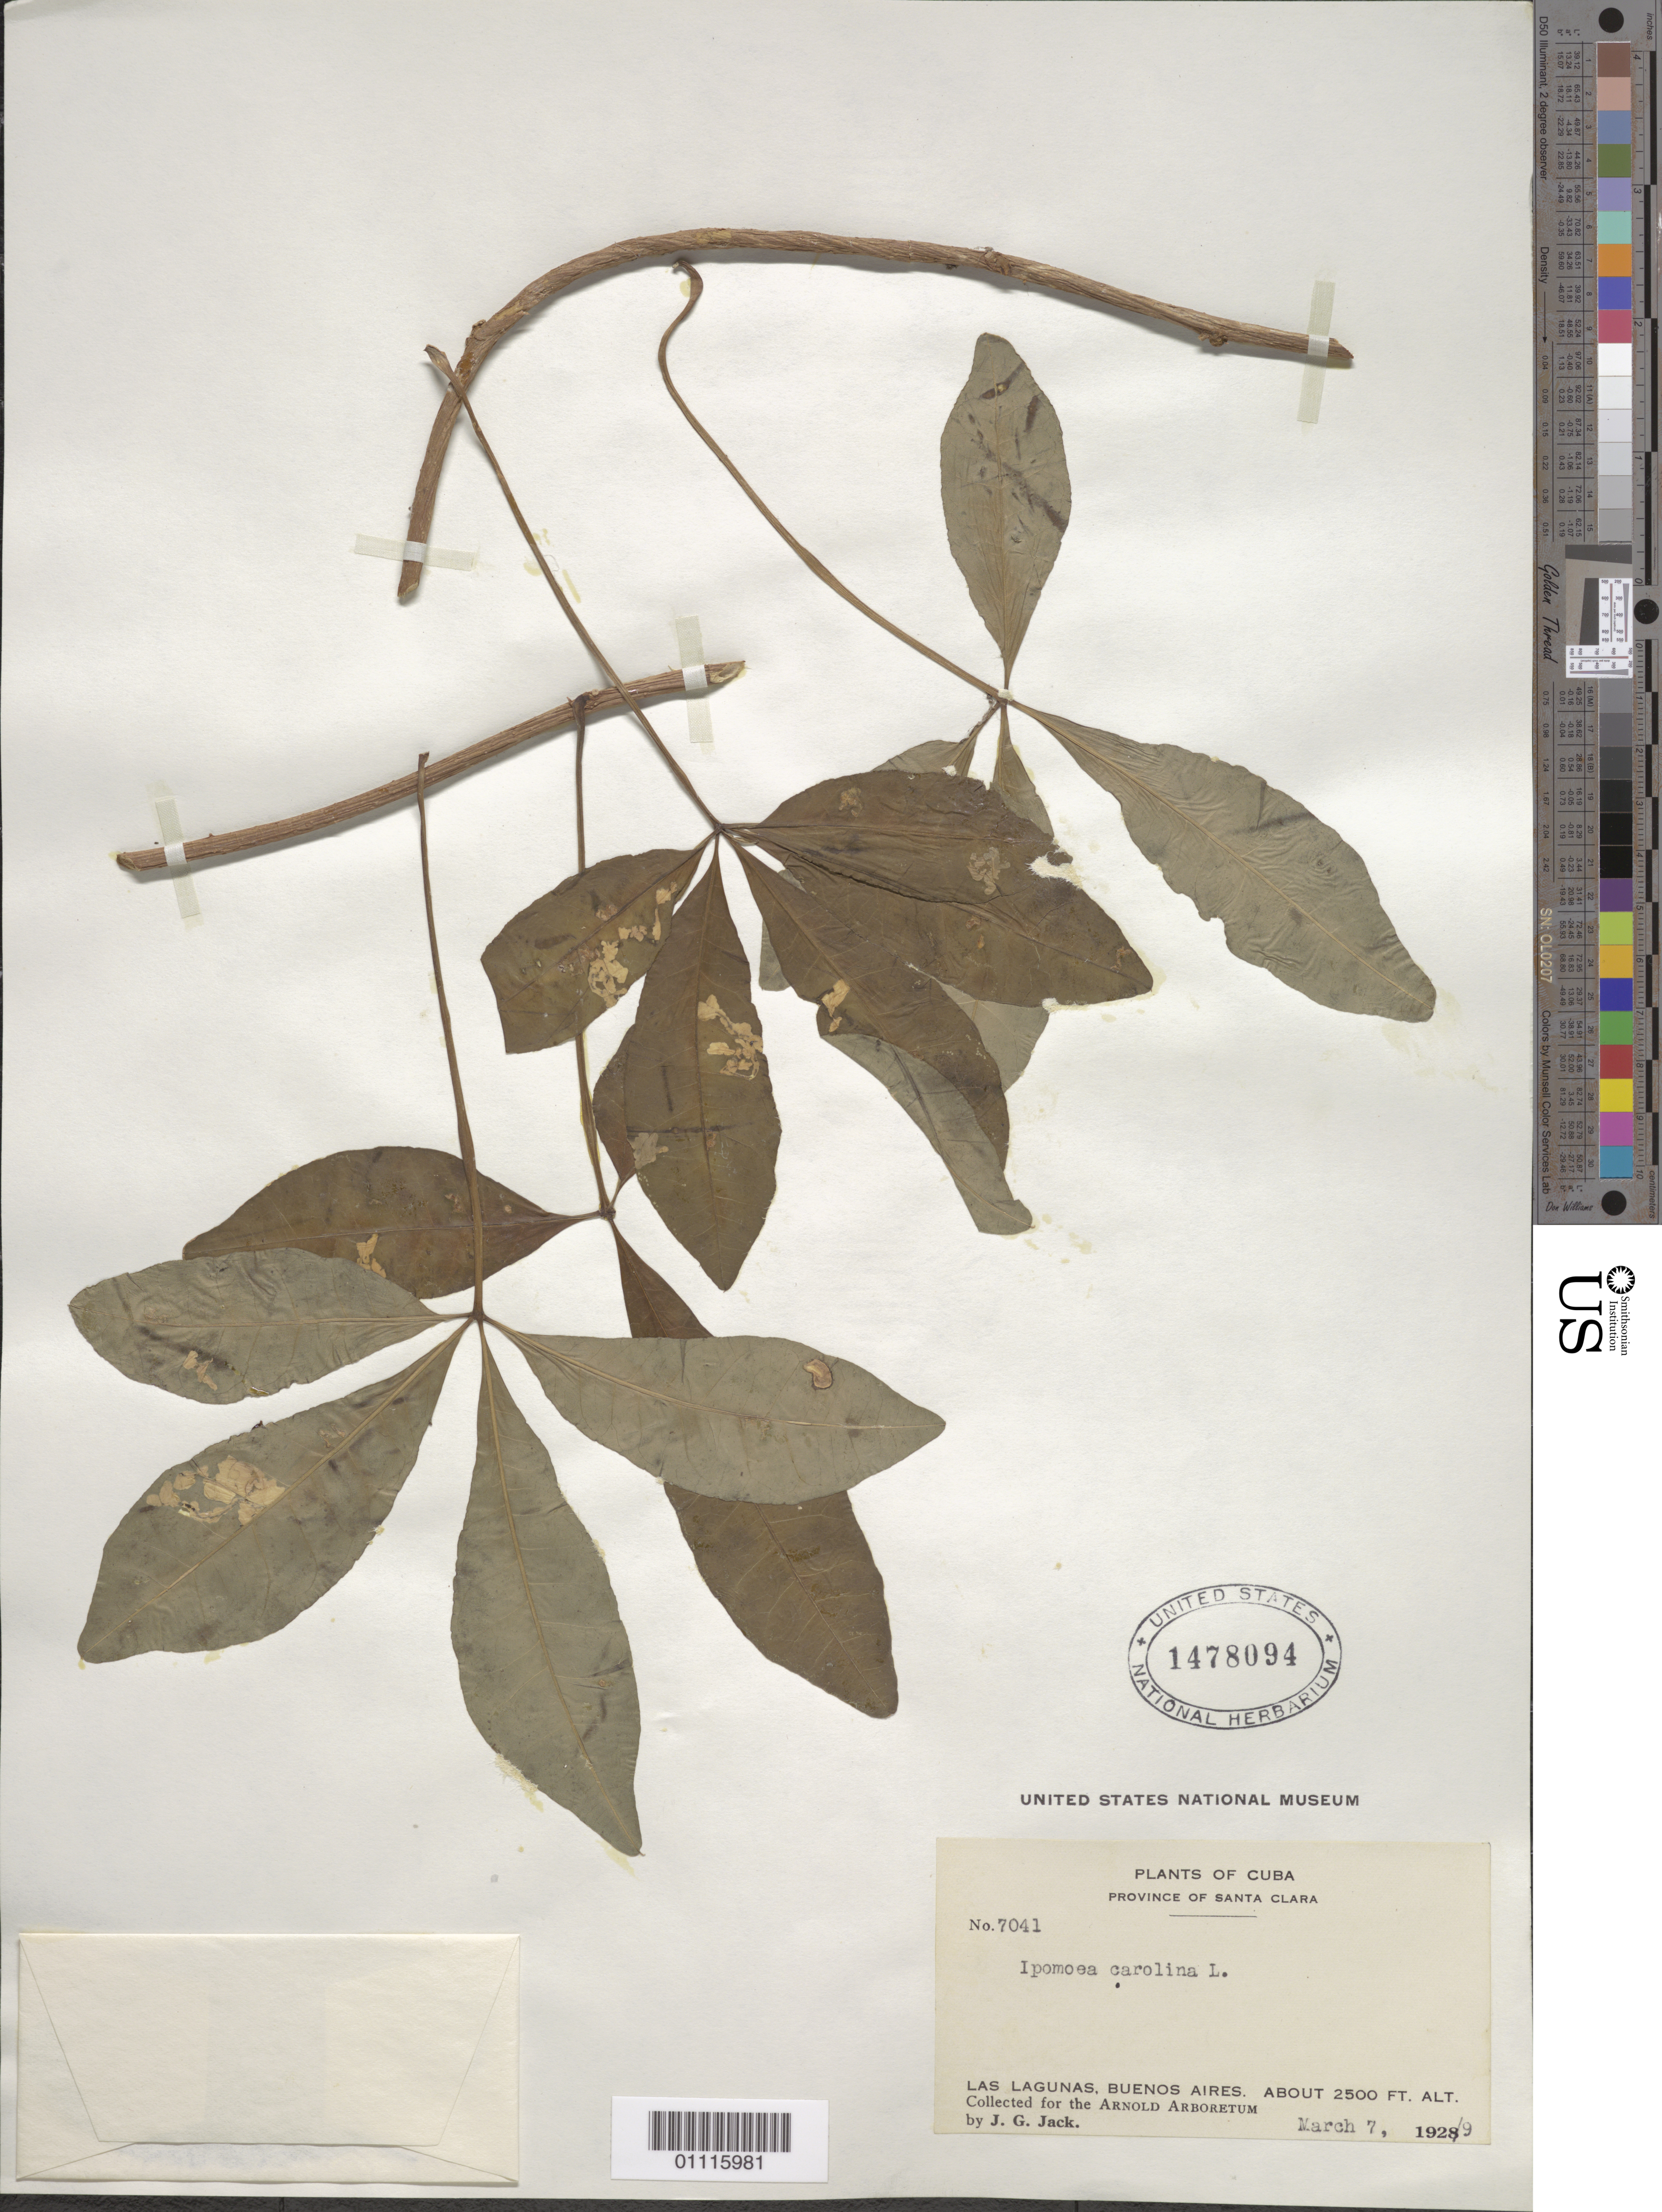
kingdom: Plantae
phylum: Tracheophyta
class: Magnoliopsida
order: Solanales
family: Convolvulaceae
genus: Ipomoea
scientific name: Ipomoea carolina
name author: L.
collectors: J. G. Jack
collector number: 7041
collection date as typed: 07 Mar 1929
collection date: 1929-03-07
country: Cuba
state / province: Cienfuegos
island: Cuba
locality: Las Lagunas, Buenos Aires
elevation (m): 762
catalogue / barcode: US 1478094